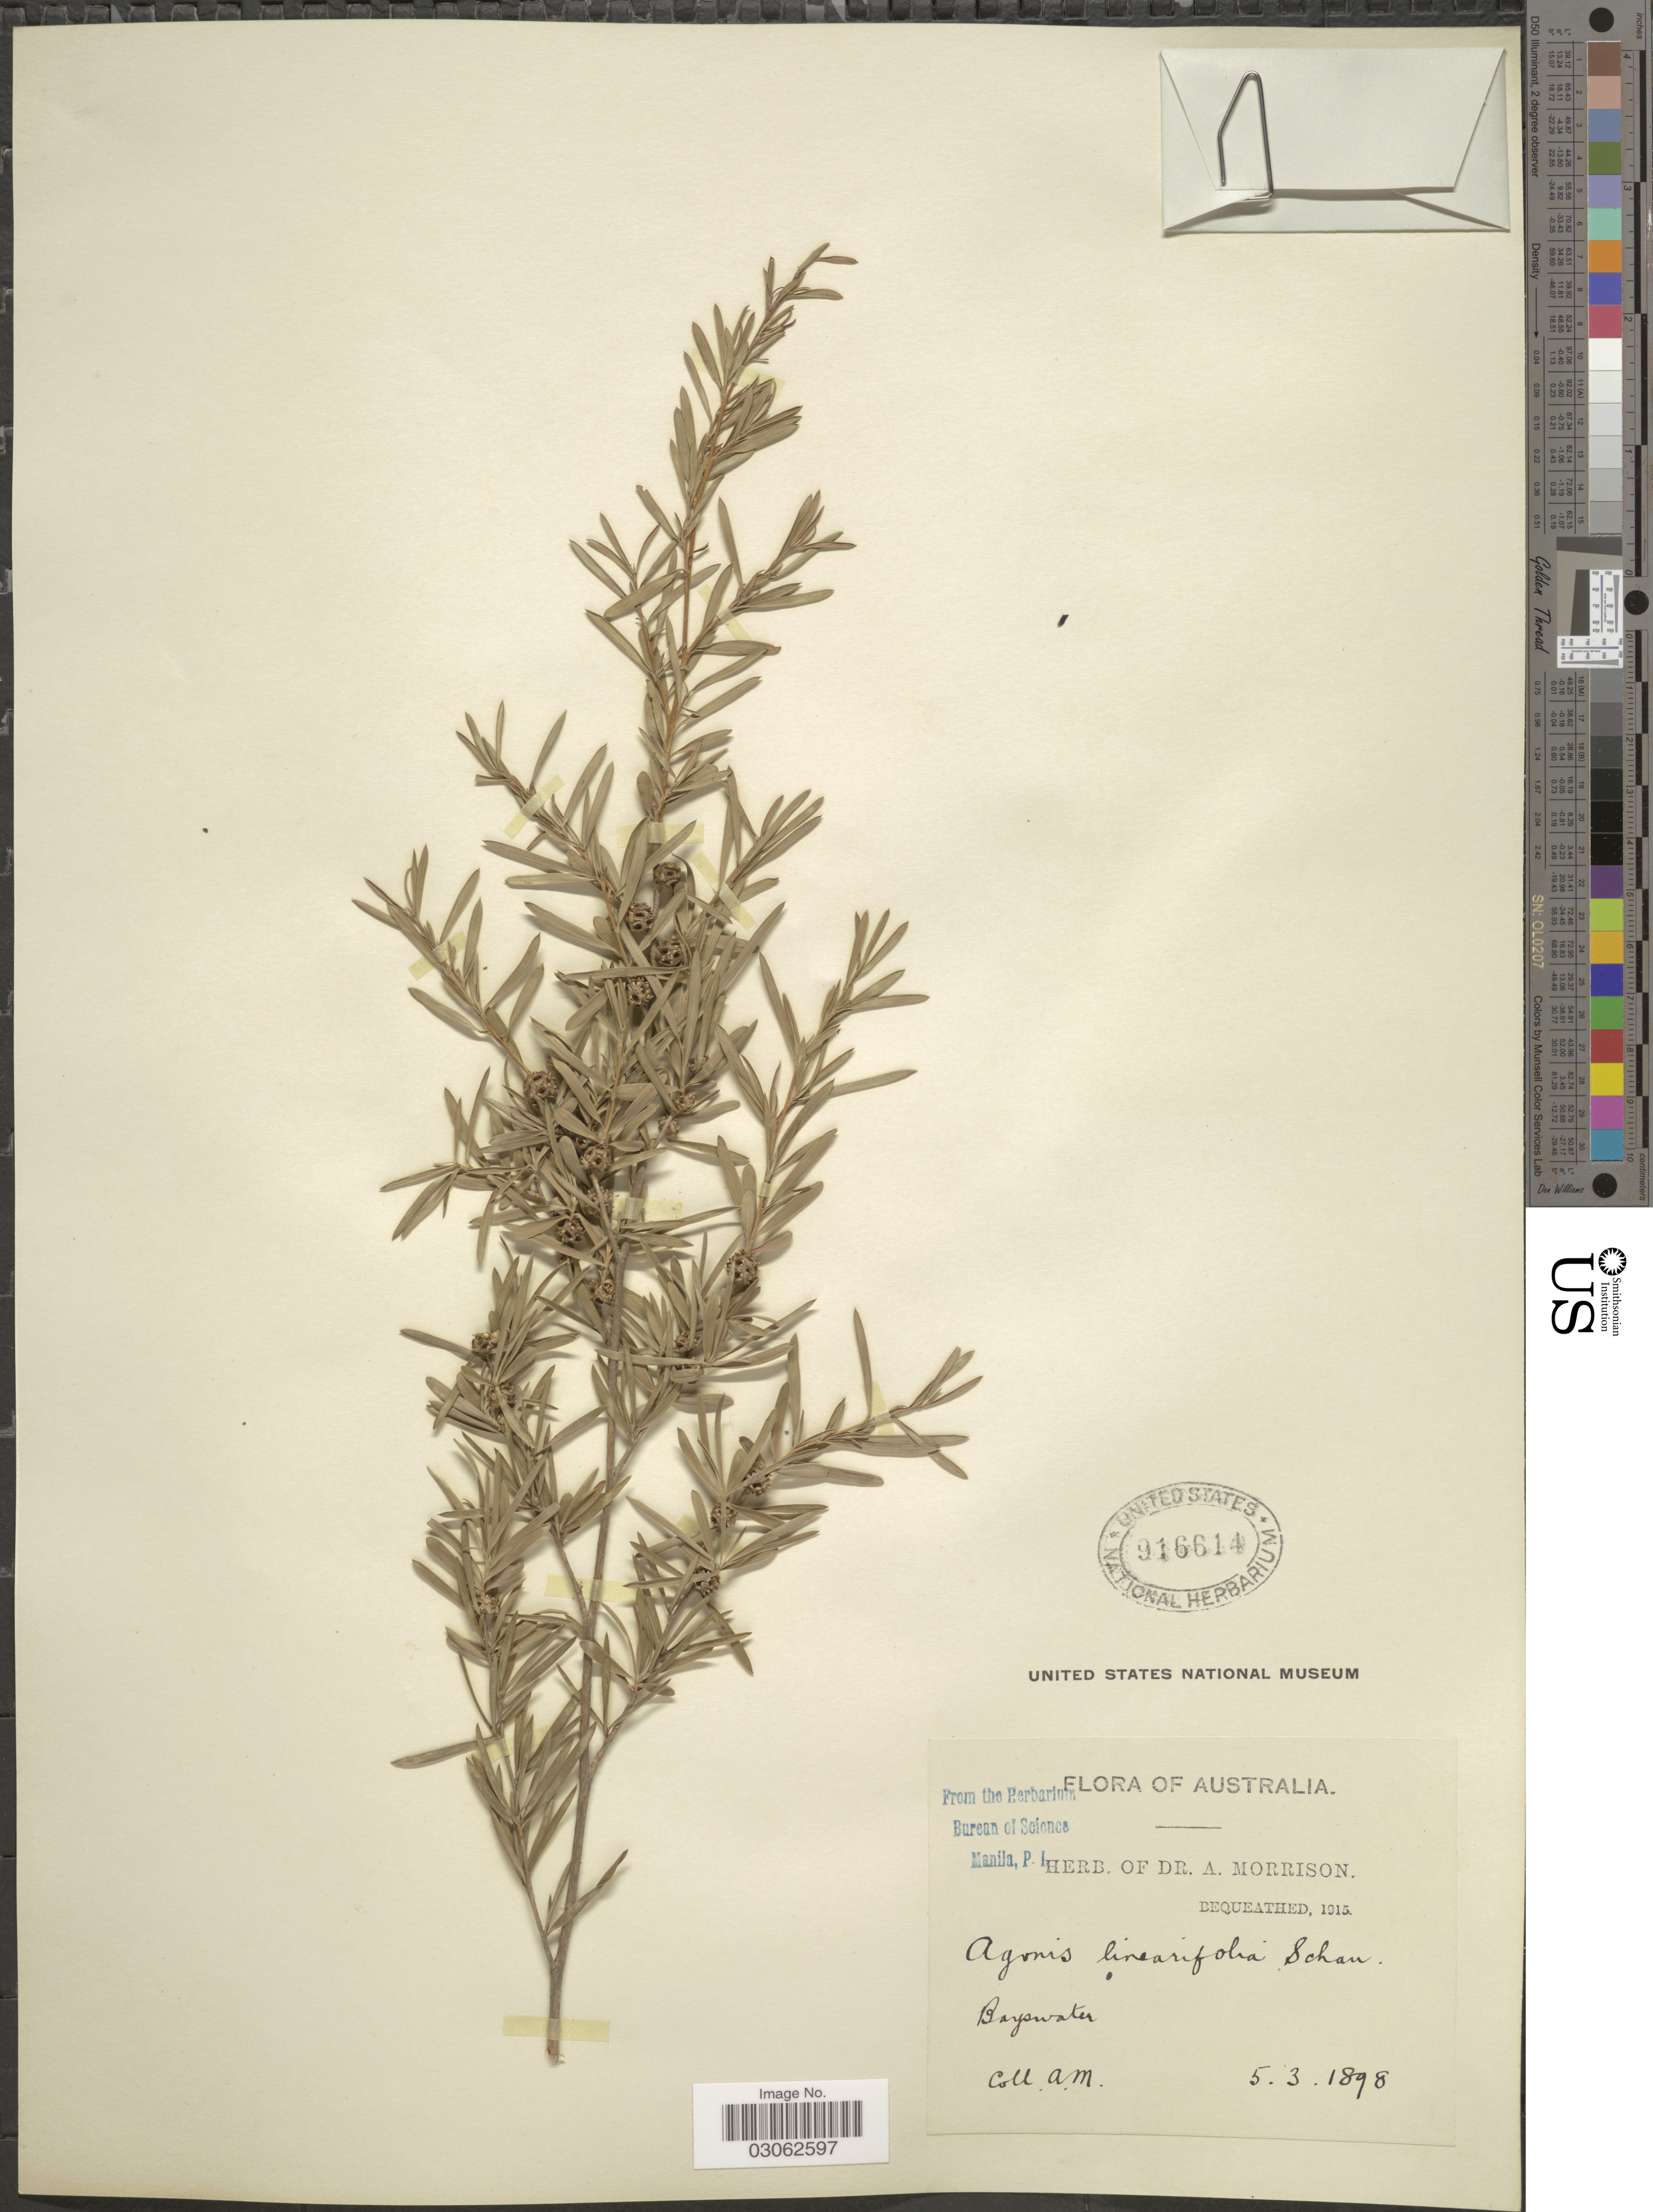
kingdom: Plantae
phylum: Tracheophyta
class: Magnoliopsida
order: Myrtales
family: Myrtaceae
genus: Taxandria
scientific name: Taxandria linearifolia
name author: (DC.) J.R. Wheeler & N.G. Marchant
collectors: A. Morrison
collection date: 1898-03-05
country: Australia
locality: Bayswater.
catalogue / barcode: US 916614